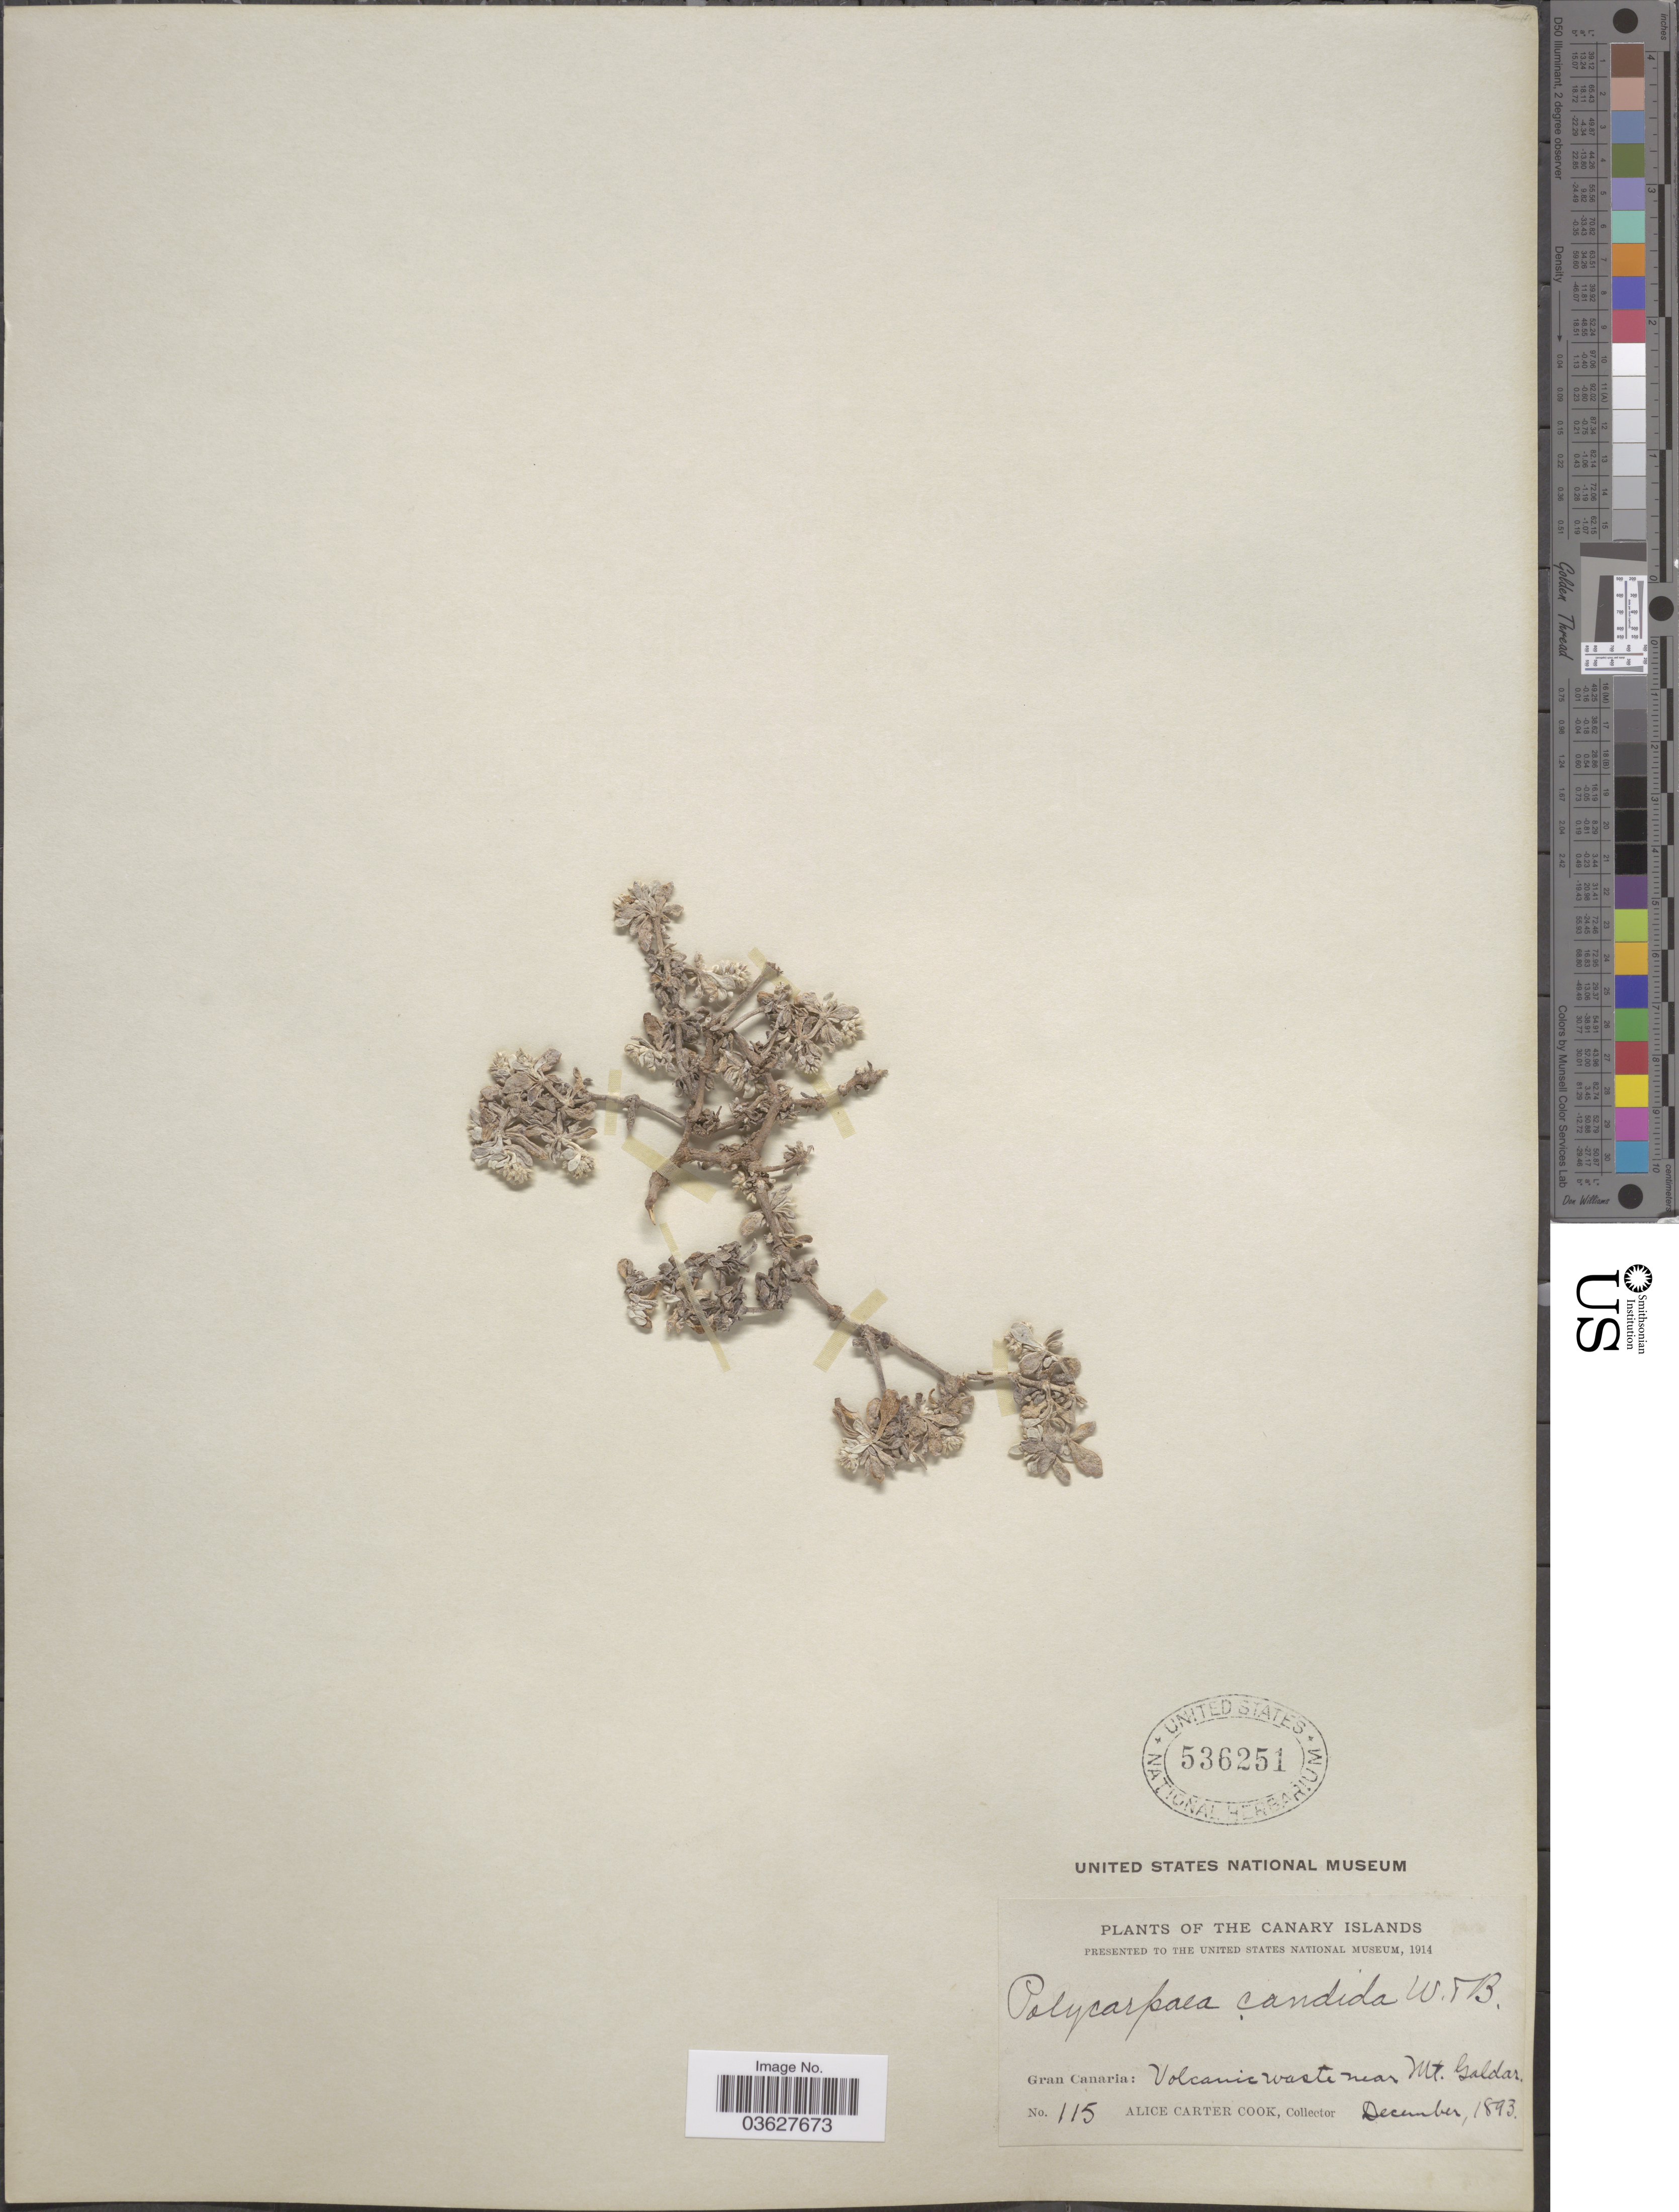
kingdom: Plantae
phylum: Tracheophyta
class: Magnoliopsida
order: Caryophyllales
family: Caryophyllaceae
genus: Polycarpaea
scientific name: Polycarpaea candida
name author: Webb & Berthel.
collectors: Alice C. Cook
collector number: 115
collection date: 1893-12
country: Spain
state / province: Canarias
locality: The Canary Islands. Gran Canaria: Volcanic waste near Mt. Galdar.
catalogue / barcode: US 536251